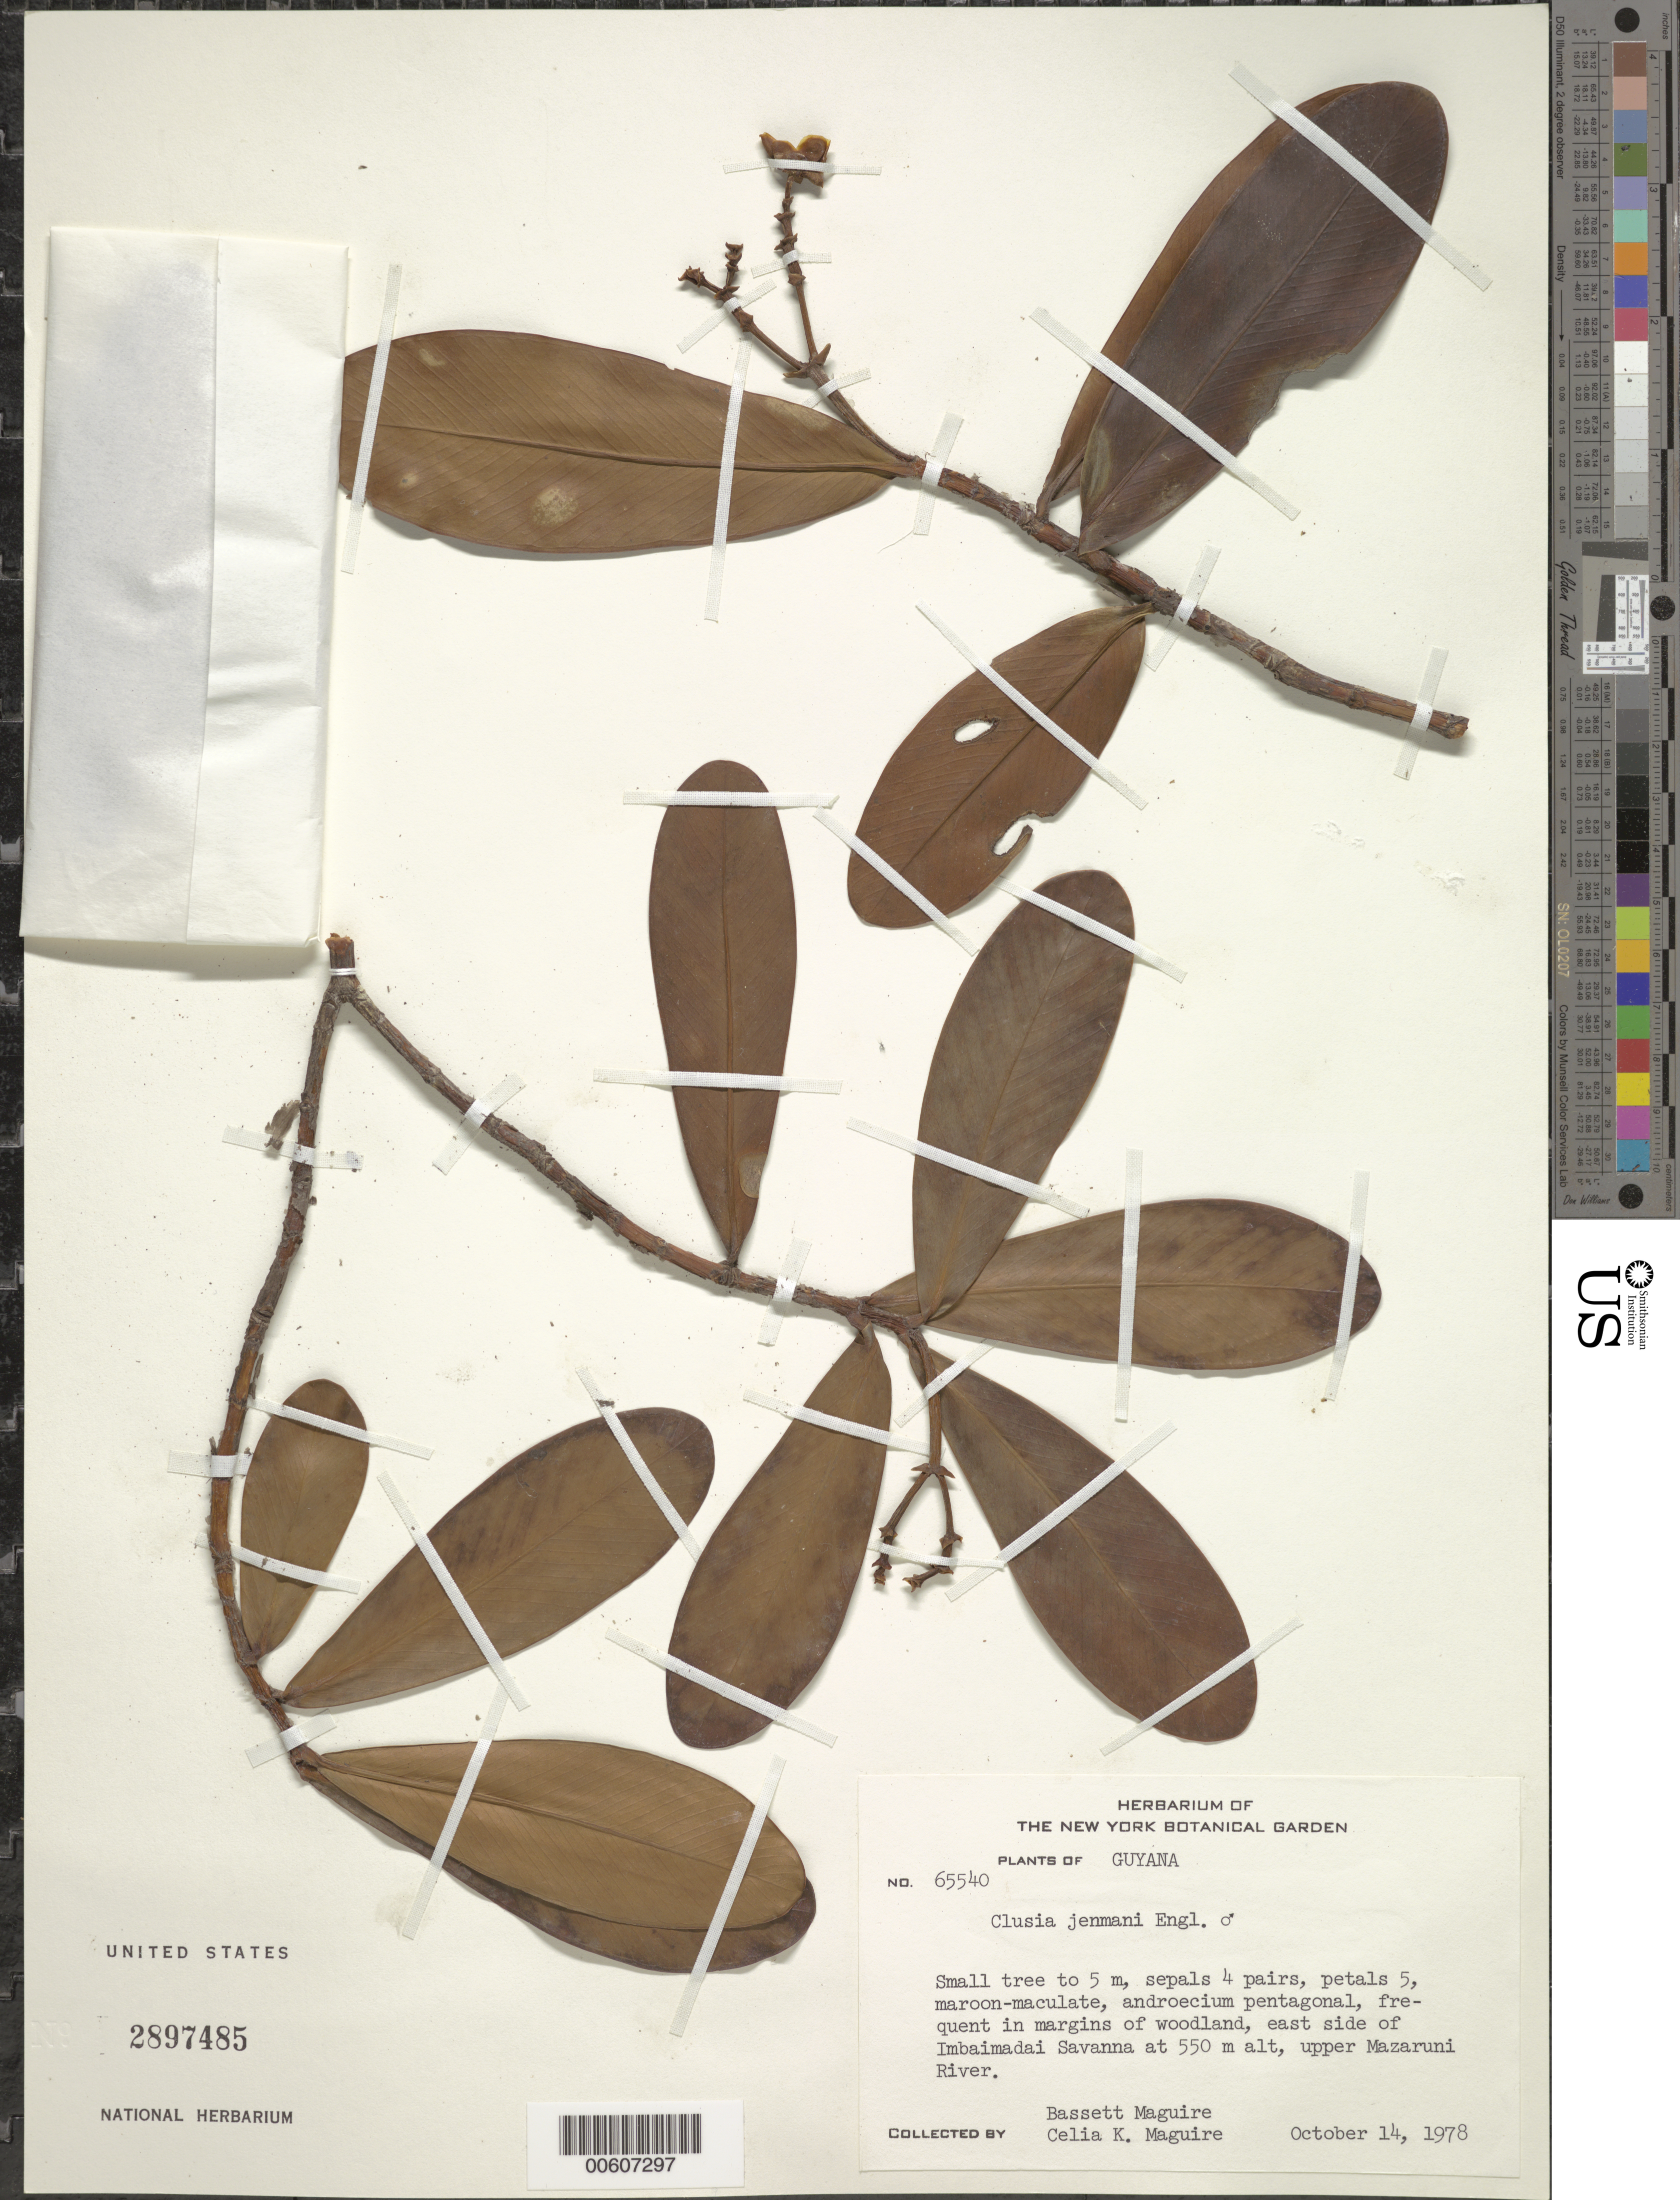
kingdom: Plantae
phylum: Tracheophyta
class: Magnoliopsida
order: Malpighiales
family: Clusiaceae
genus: Clusia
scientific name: Clusia jenmanii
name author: Engl.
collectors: B. Maguire & C. K. Maguire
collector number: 65540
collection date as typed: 14-Oct-78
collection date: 1978-10-14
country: Guyana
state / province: Cuyuni-Mazaruni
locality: Imbaimadai Savannas, east side; upper Mazaruni River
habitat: Margins of woodland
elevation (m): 550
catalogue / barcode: US 2897485